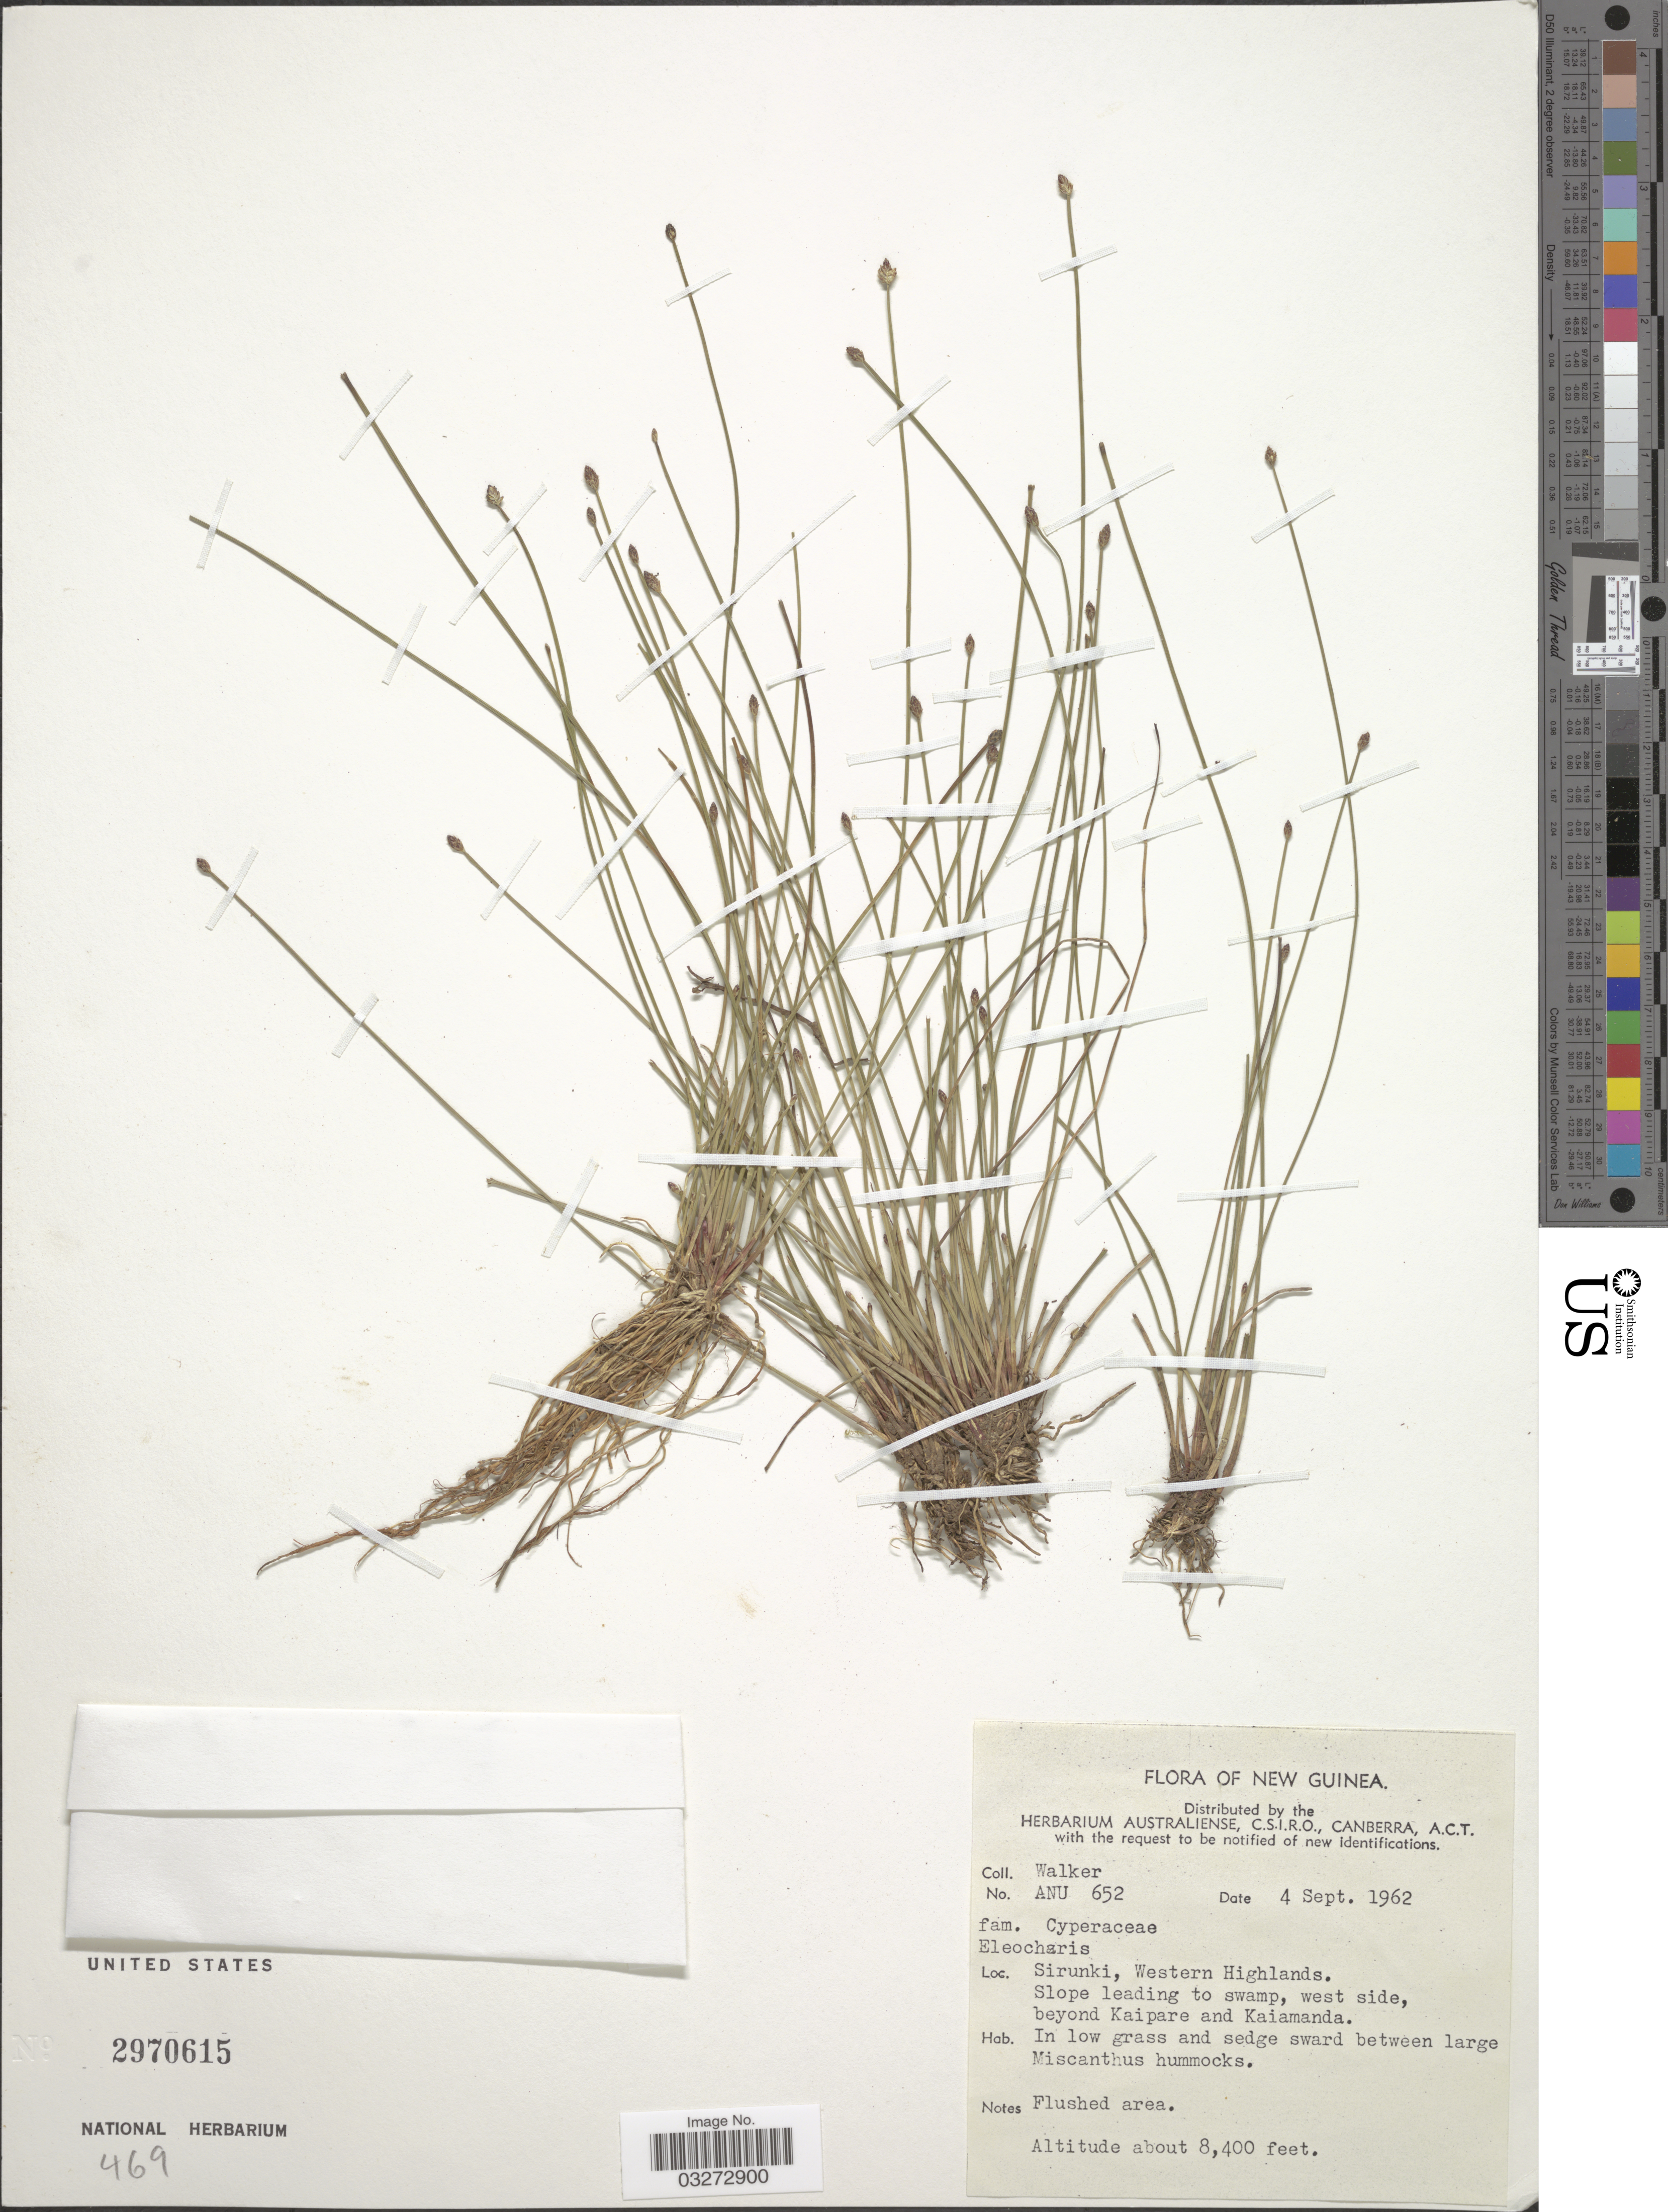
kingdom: Plantae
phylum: Tracheophyta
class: Liliopsida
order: Poales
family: Cyperaceae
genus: Eleocharis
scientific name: Eleocharis congesta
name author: D. Don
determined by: Kern, J. H.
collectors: -. Walker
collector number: ANU652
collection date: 1962-09-04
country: Papua New Guinea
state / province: Western Highlands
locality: New Guinea. Sirunki. Slope leading to swamp, west side, beyond Kaipare and Kaiamanda.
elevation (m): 2560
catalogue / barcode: US 2970615